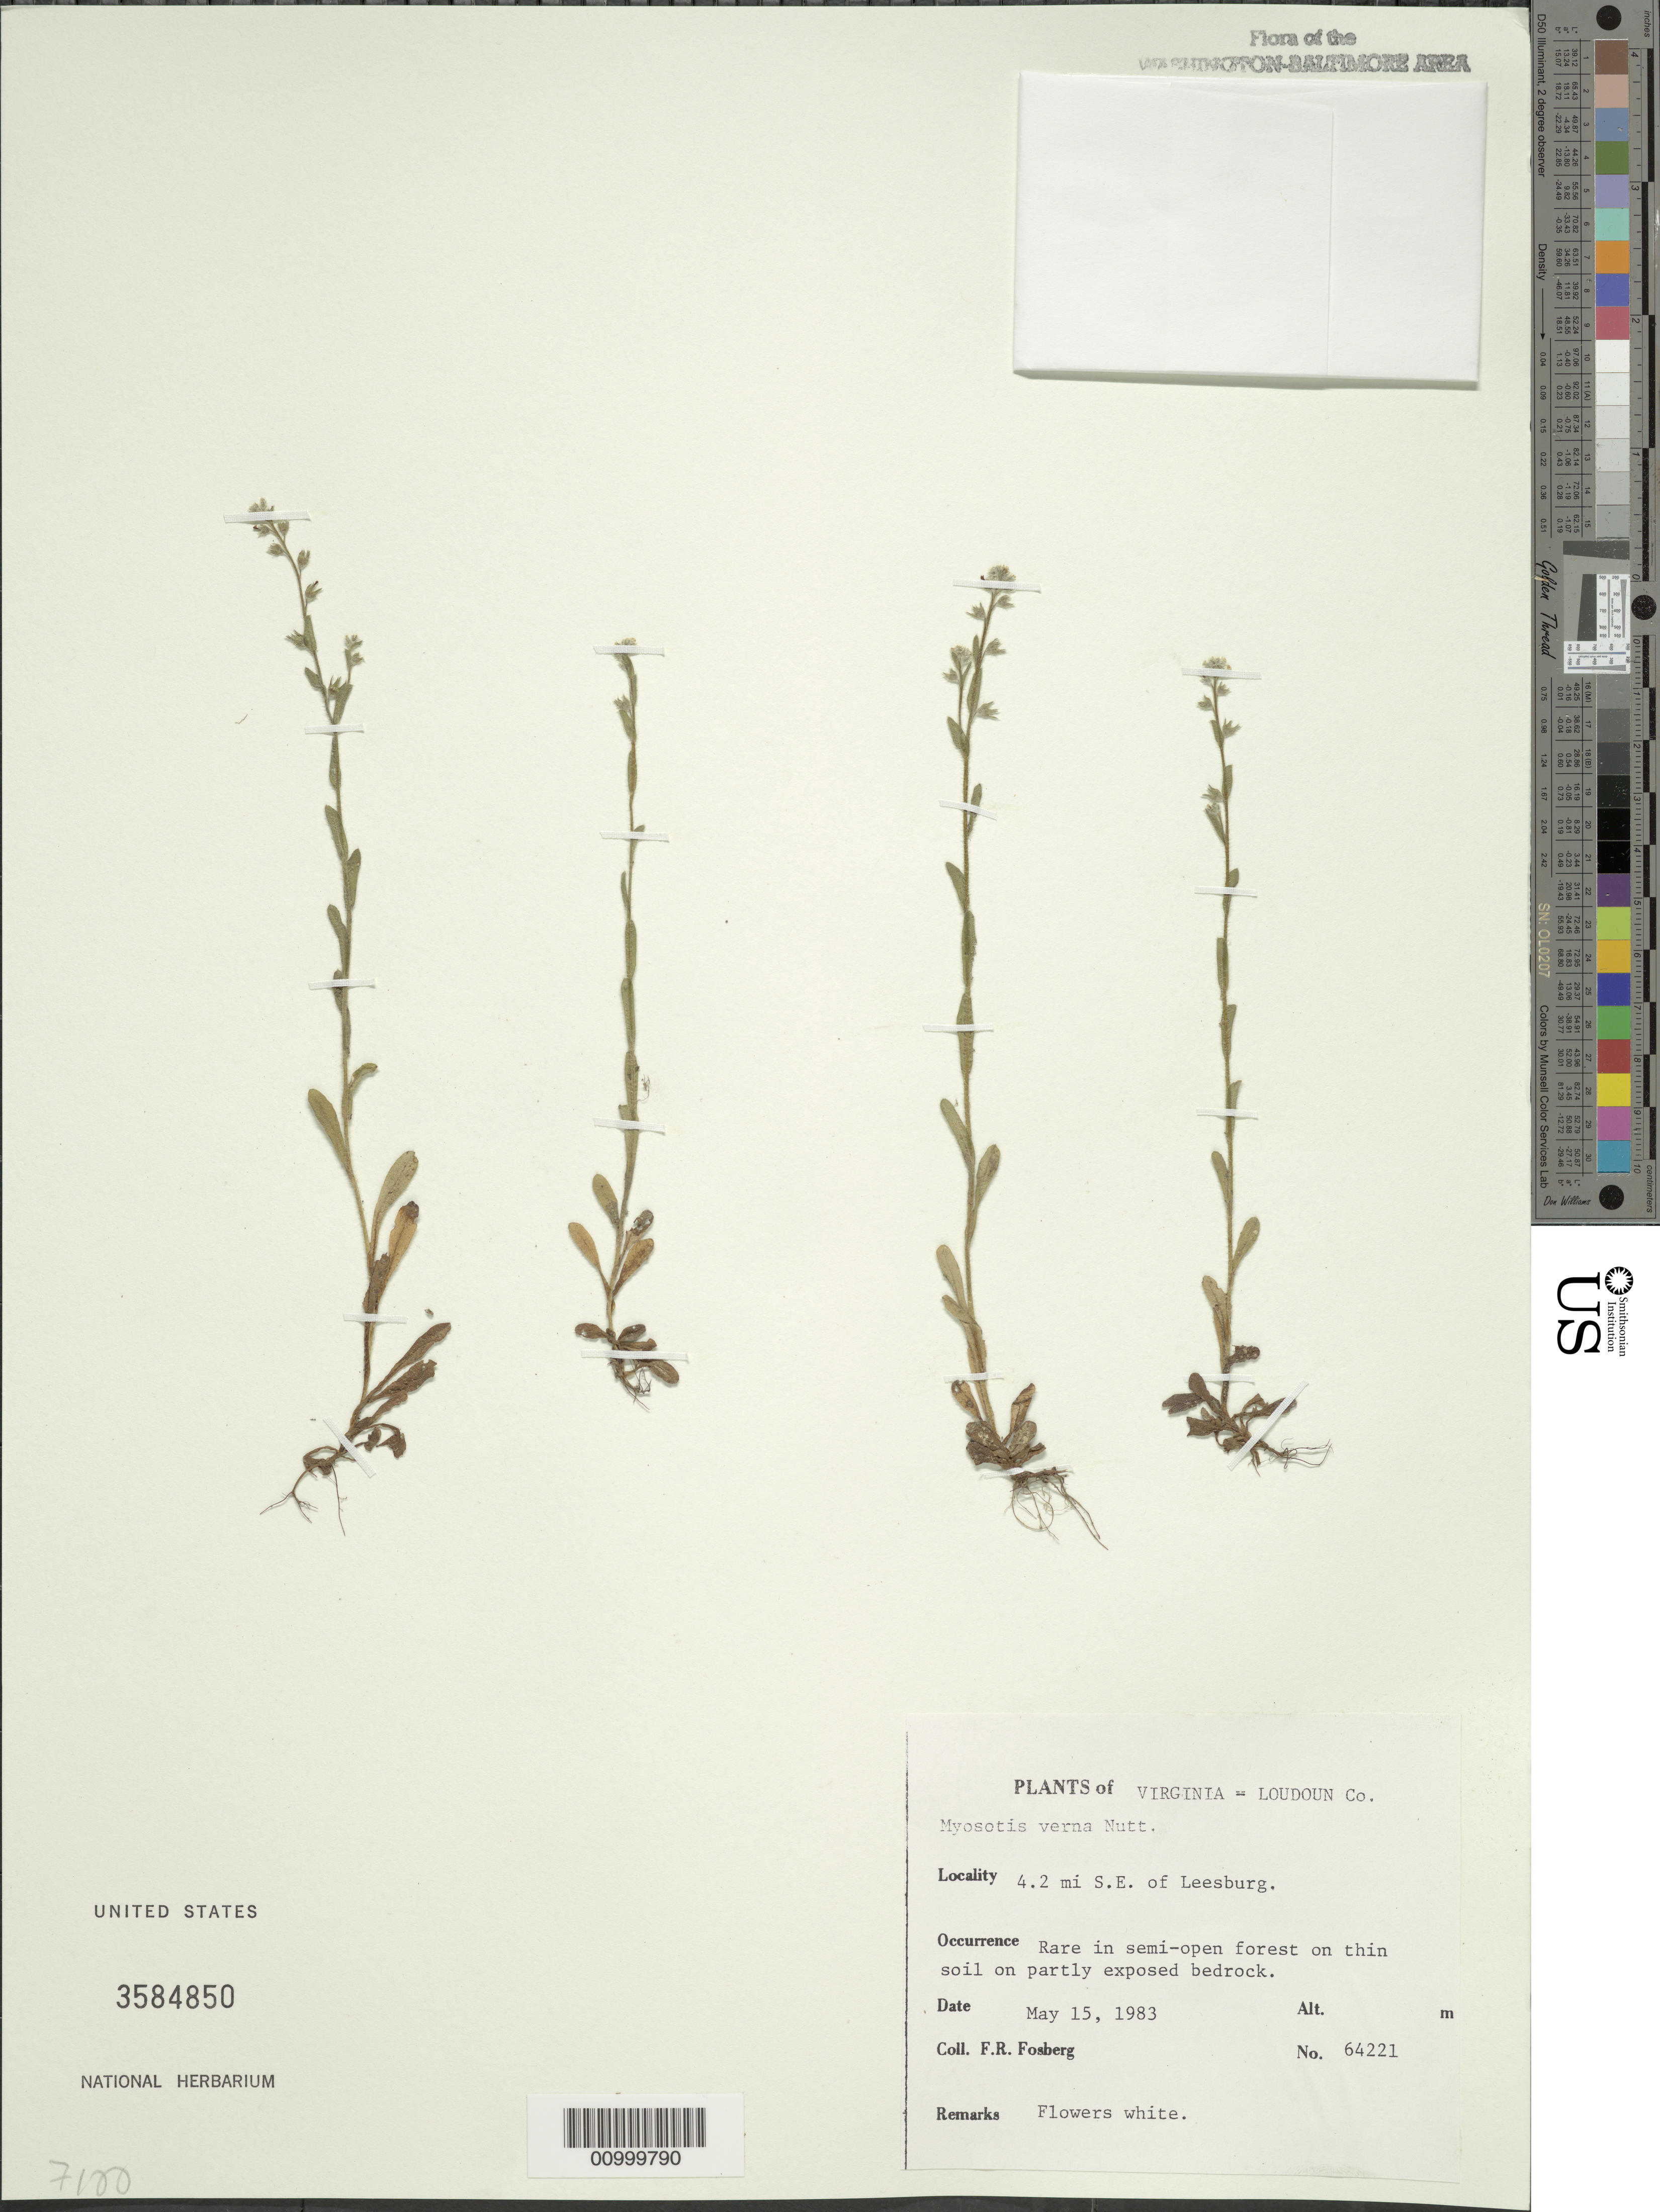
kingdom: Plantae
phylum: Tracheophyta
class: Magnoliopsida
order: Boraginales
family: Boraginaceae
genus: Myosotis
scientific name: Myosotis verna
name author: Nutt.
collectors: F. R. Fosberg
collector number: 64221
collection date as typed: May 15, 1983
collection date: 1983-05-15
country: United States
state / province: Virginia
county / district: Loudoun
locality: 4.2 mi SE of Leesburg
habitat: rare in semi-open forest on thin soil on partly exposed bedrock.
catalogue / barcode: US 3584850